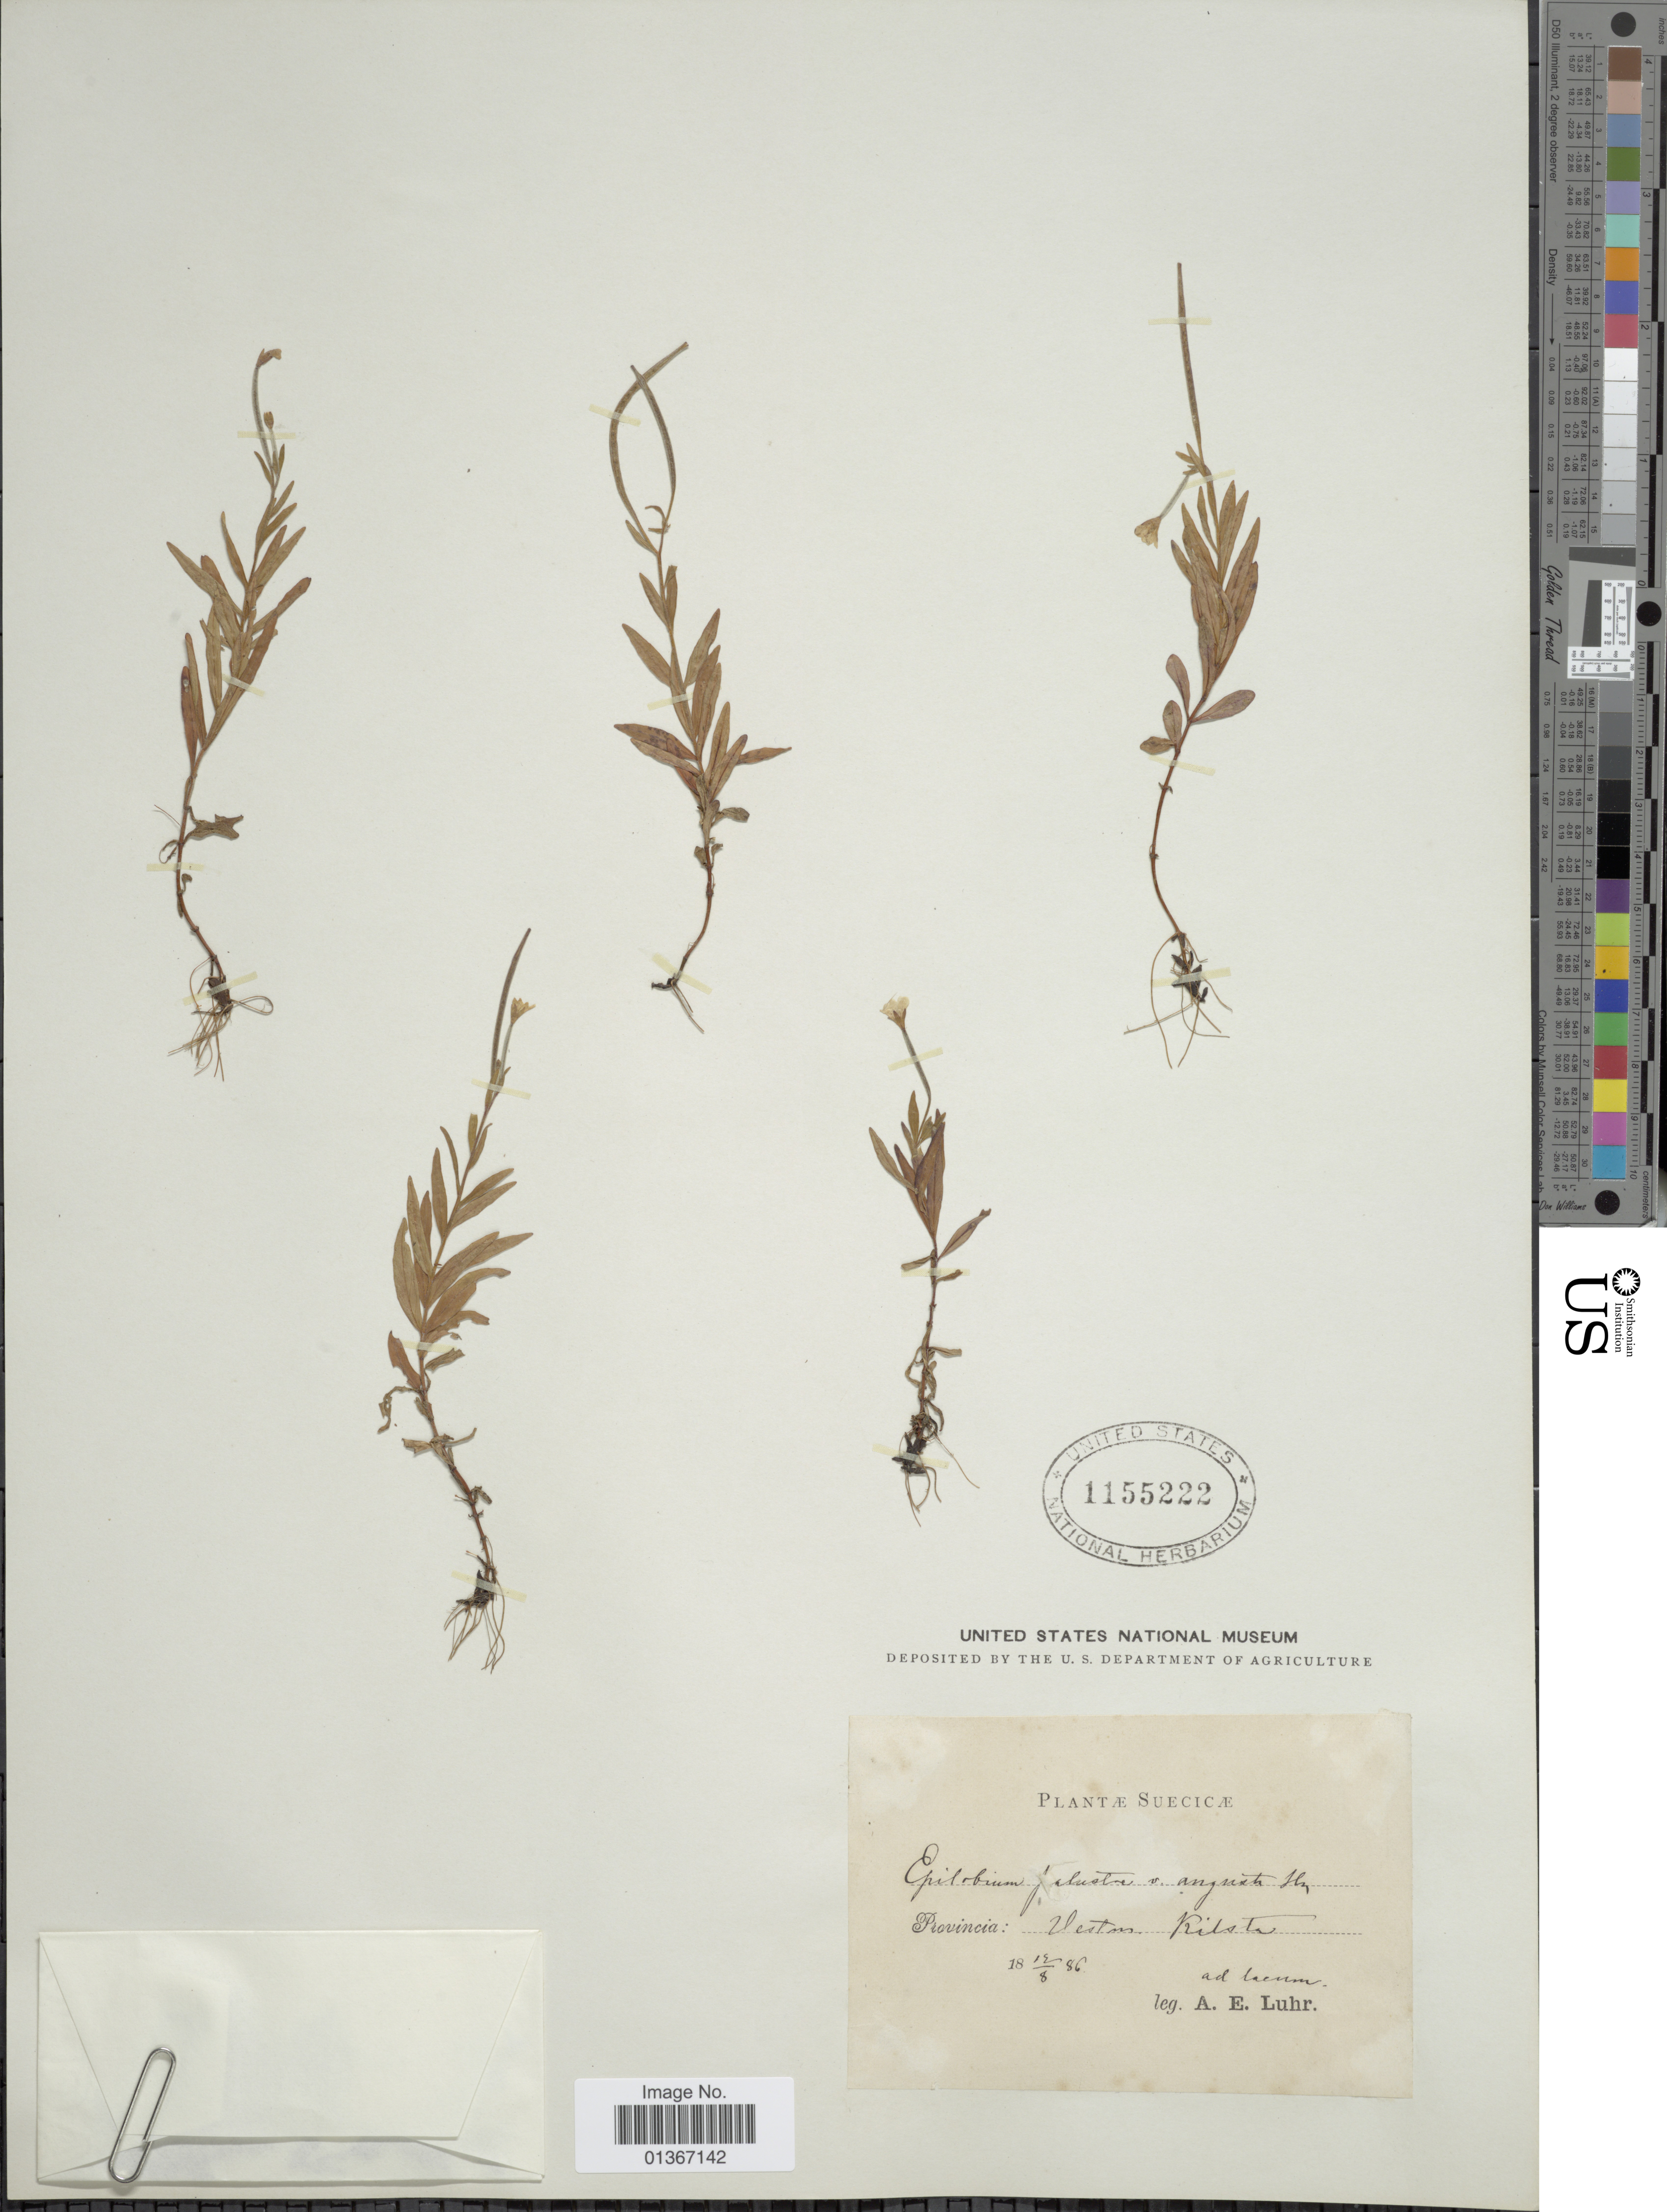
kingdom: Plantae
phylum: Tracheophyta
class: Magnoliopsida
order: Myrtales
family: Onagraceae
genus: Epilobium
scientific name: Epilobium palustre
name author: L.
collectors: A. Luhr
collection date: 1886-08-12 or 1886-12-08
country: Sweden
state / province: Vastmanland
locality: Kilsta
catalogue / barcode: US 1155222